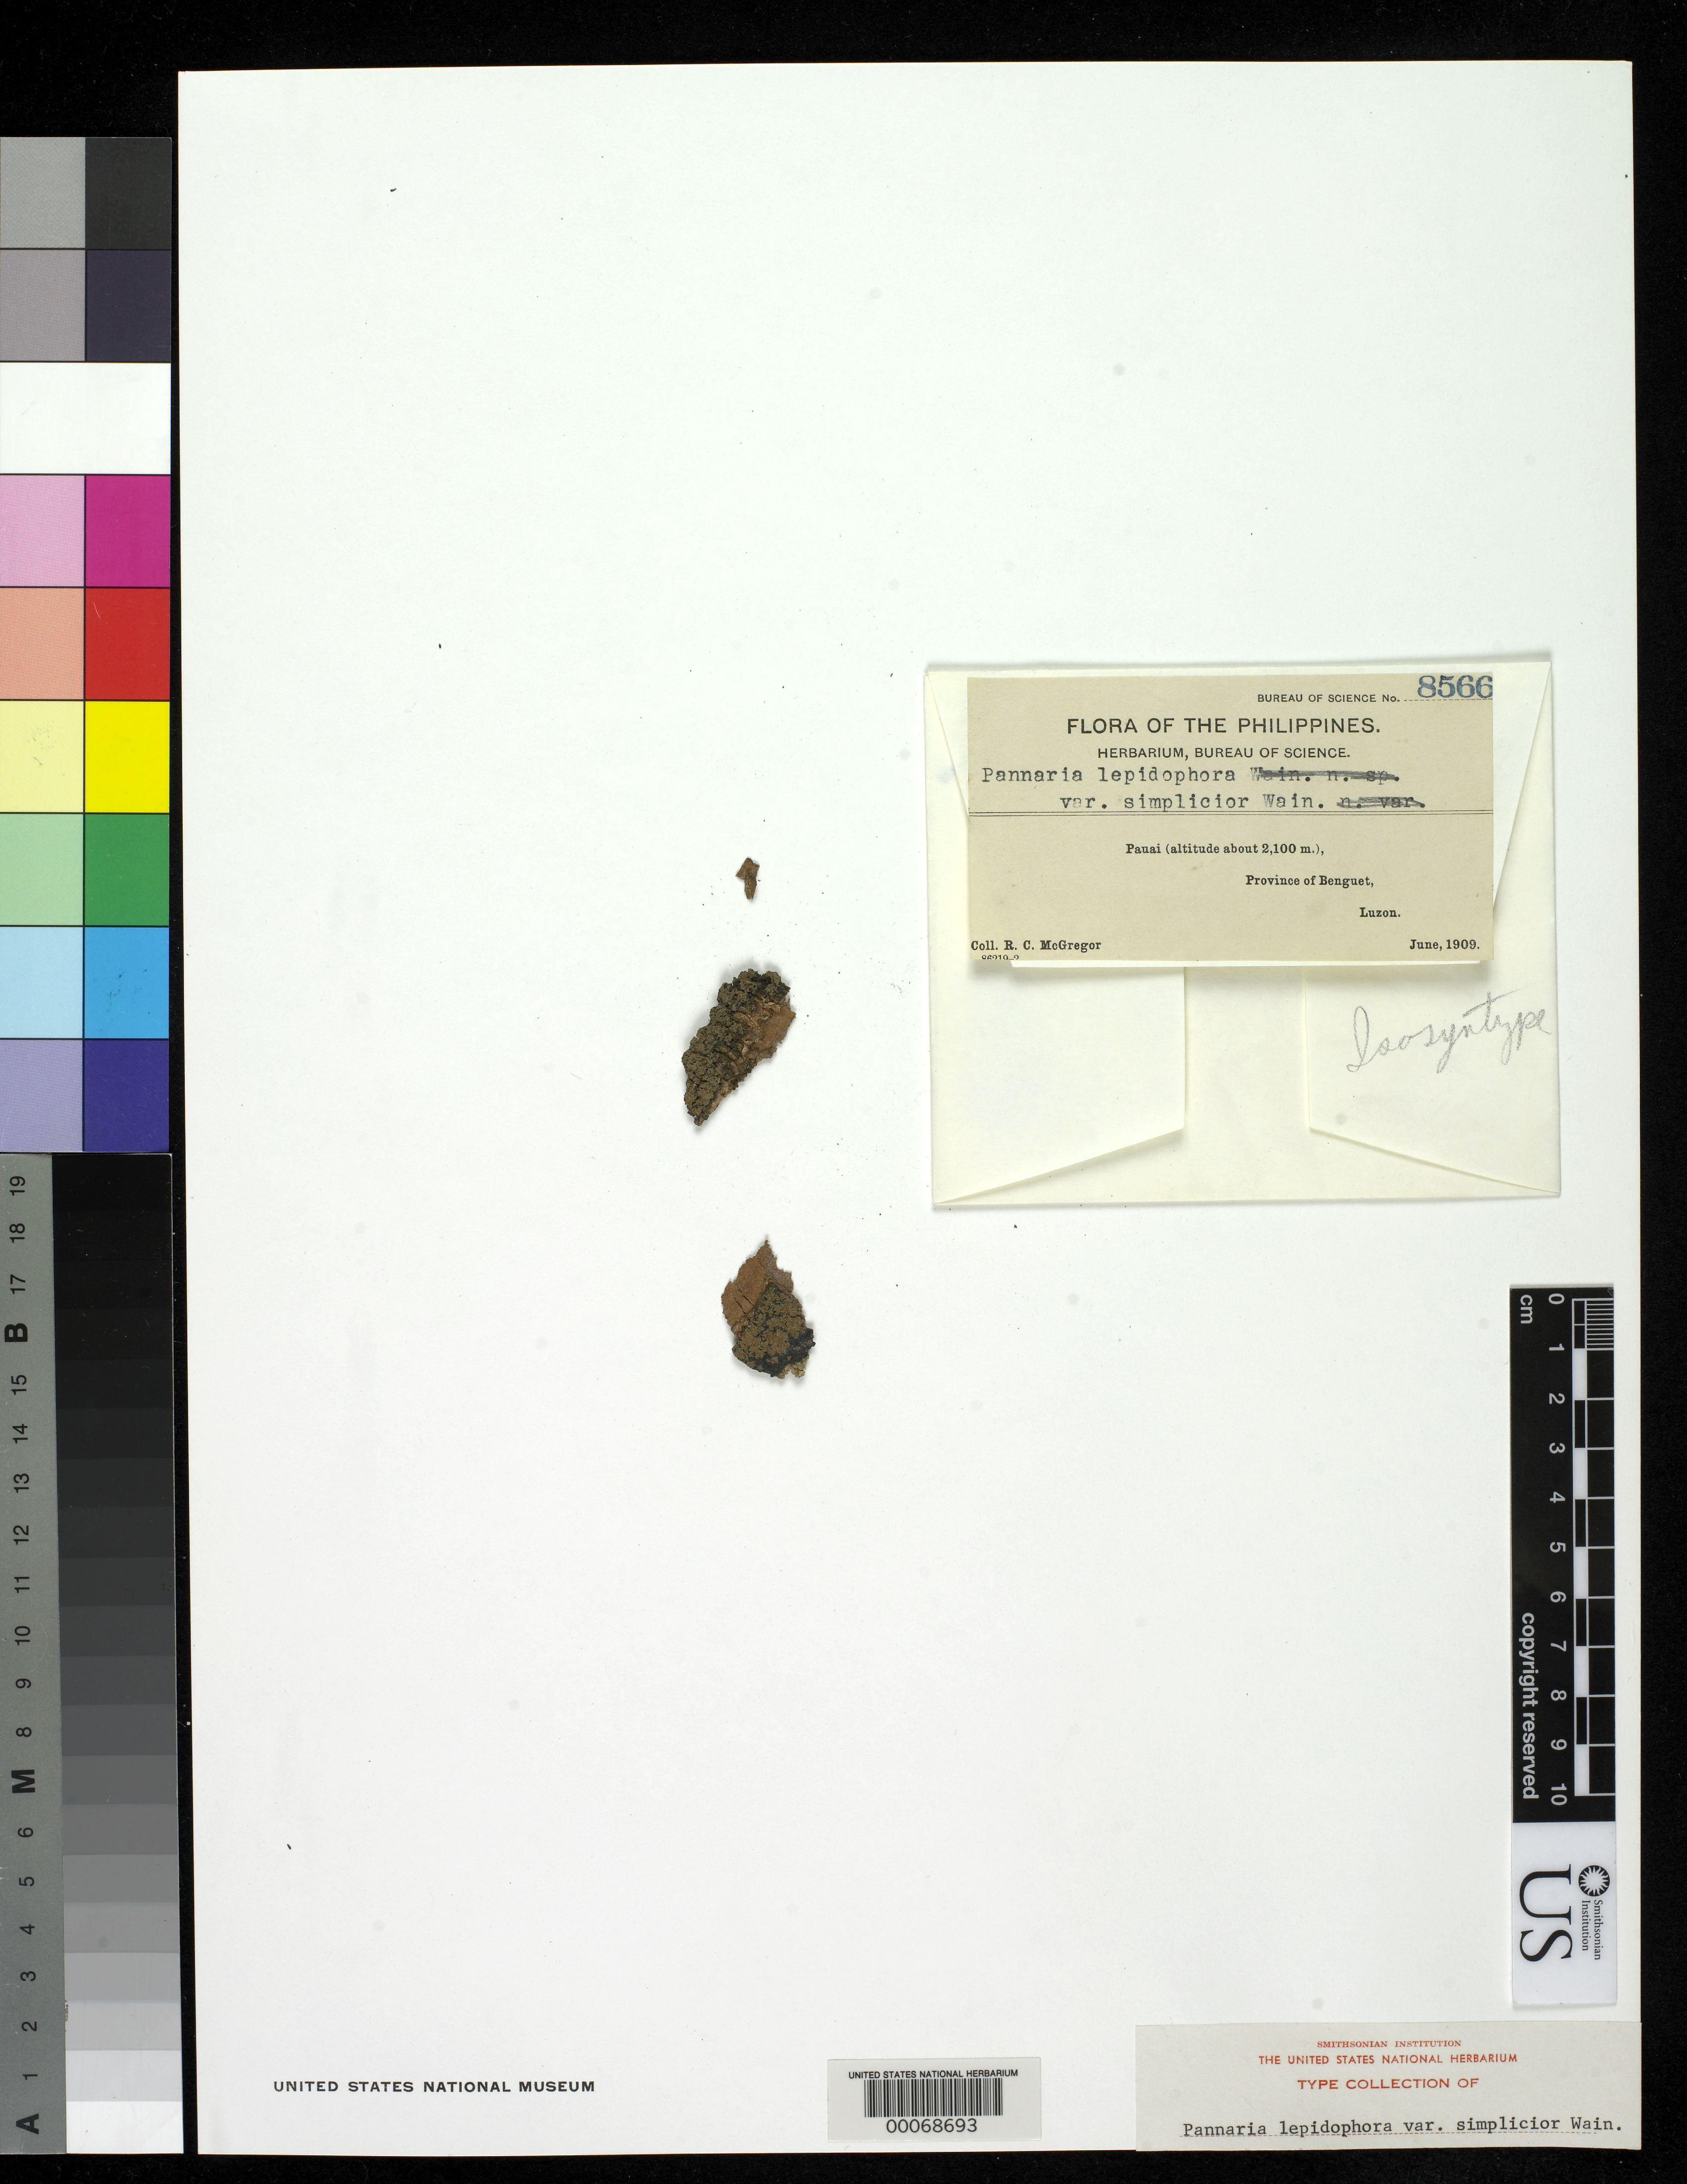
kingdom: Fungi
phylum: Ascomycota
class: Lecanoromycetes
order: Peltigerales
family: Pannariaceae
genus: Pannaria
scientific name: Pannaria lepidophora var. simplicior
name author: Vain.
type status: Isosyntype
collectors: R. C. McGregor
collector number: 8566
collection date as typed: Jun 1909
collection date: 1909-06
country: Philippines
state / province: Cordillera (Administrative Region)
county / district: Benguet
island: Luzon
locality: Pauai.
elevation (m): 2100